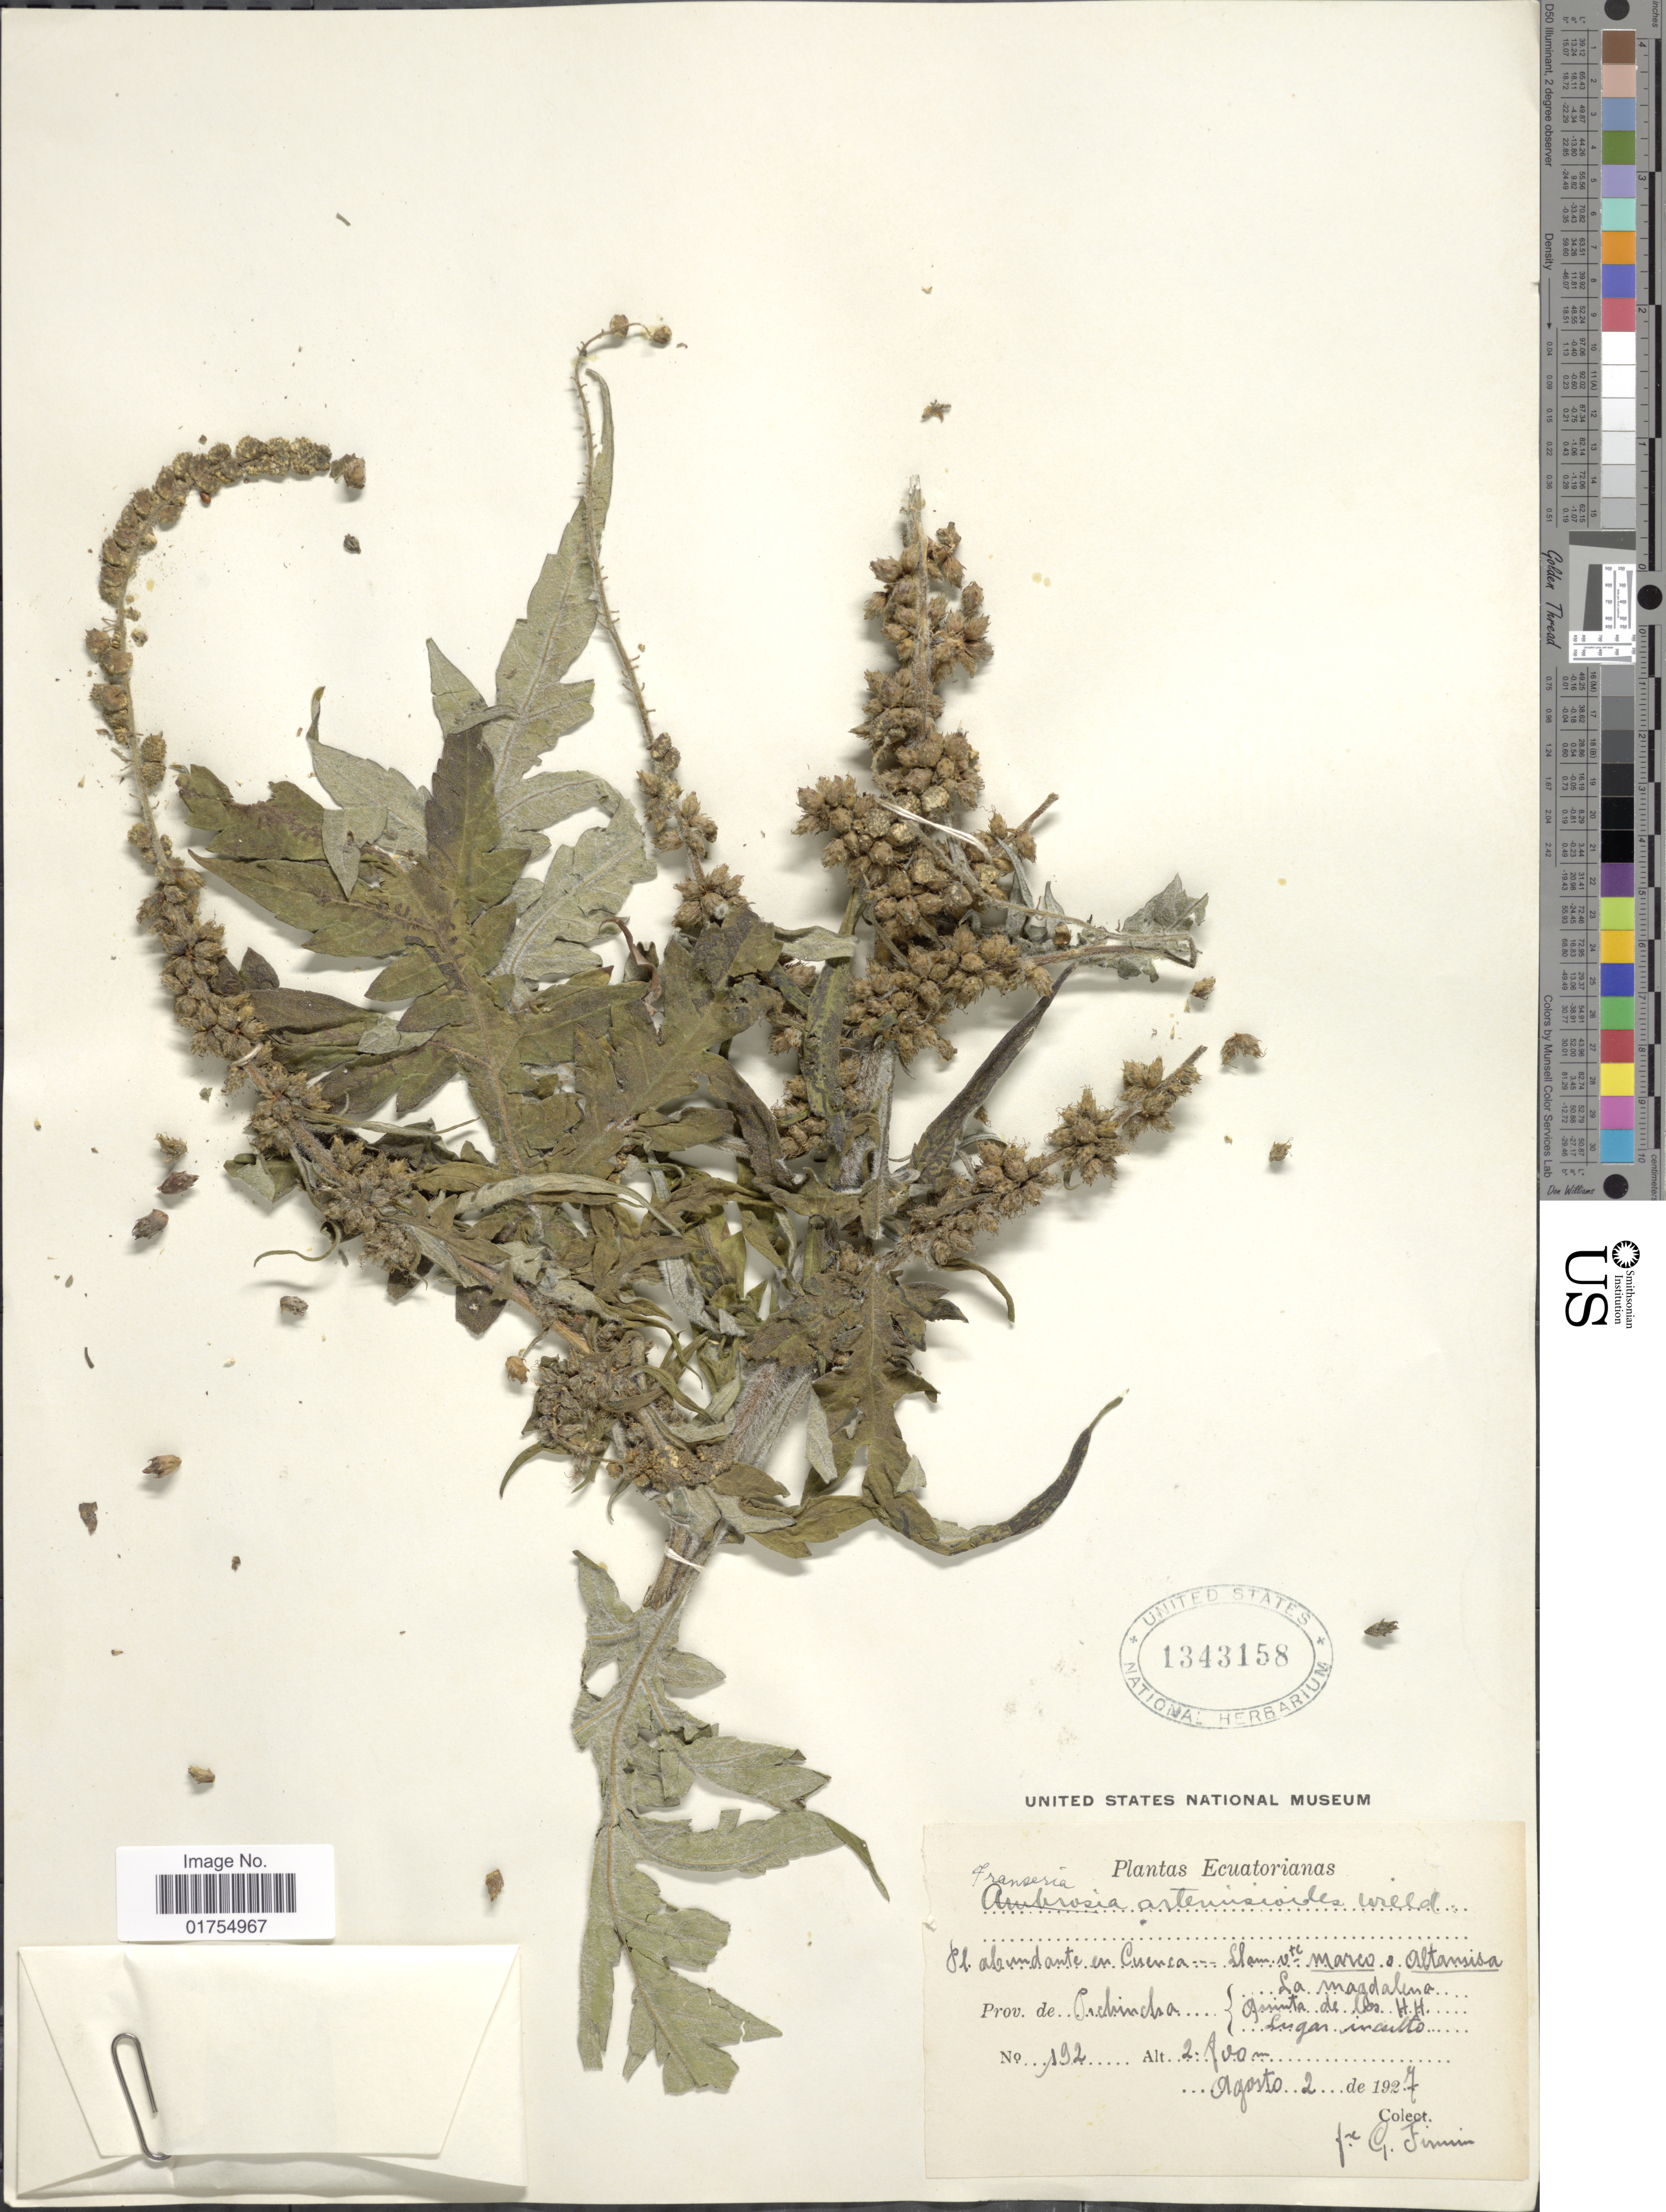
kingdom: Plantae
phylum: Tracheophyta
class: Magnoliopsida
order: Asterales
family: Asteraceae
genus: Franseria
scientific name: Franseria artemisioides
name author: Willd.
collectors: F. Firmin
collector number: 132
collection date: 1927-08-02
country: Ecuador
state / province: Pichincha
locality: En Cuenca- Llam vtc. Marco a Altamisa. La Magdalena. Quinta de los HH, Lugar inculto [interpreted]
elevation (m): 2700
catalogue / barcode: US 1343158